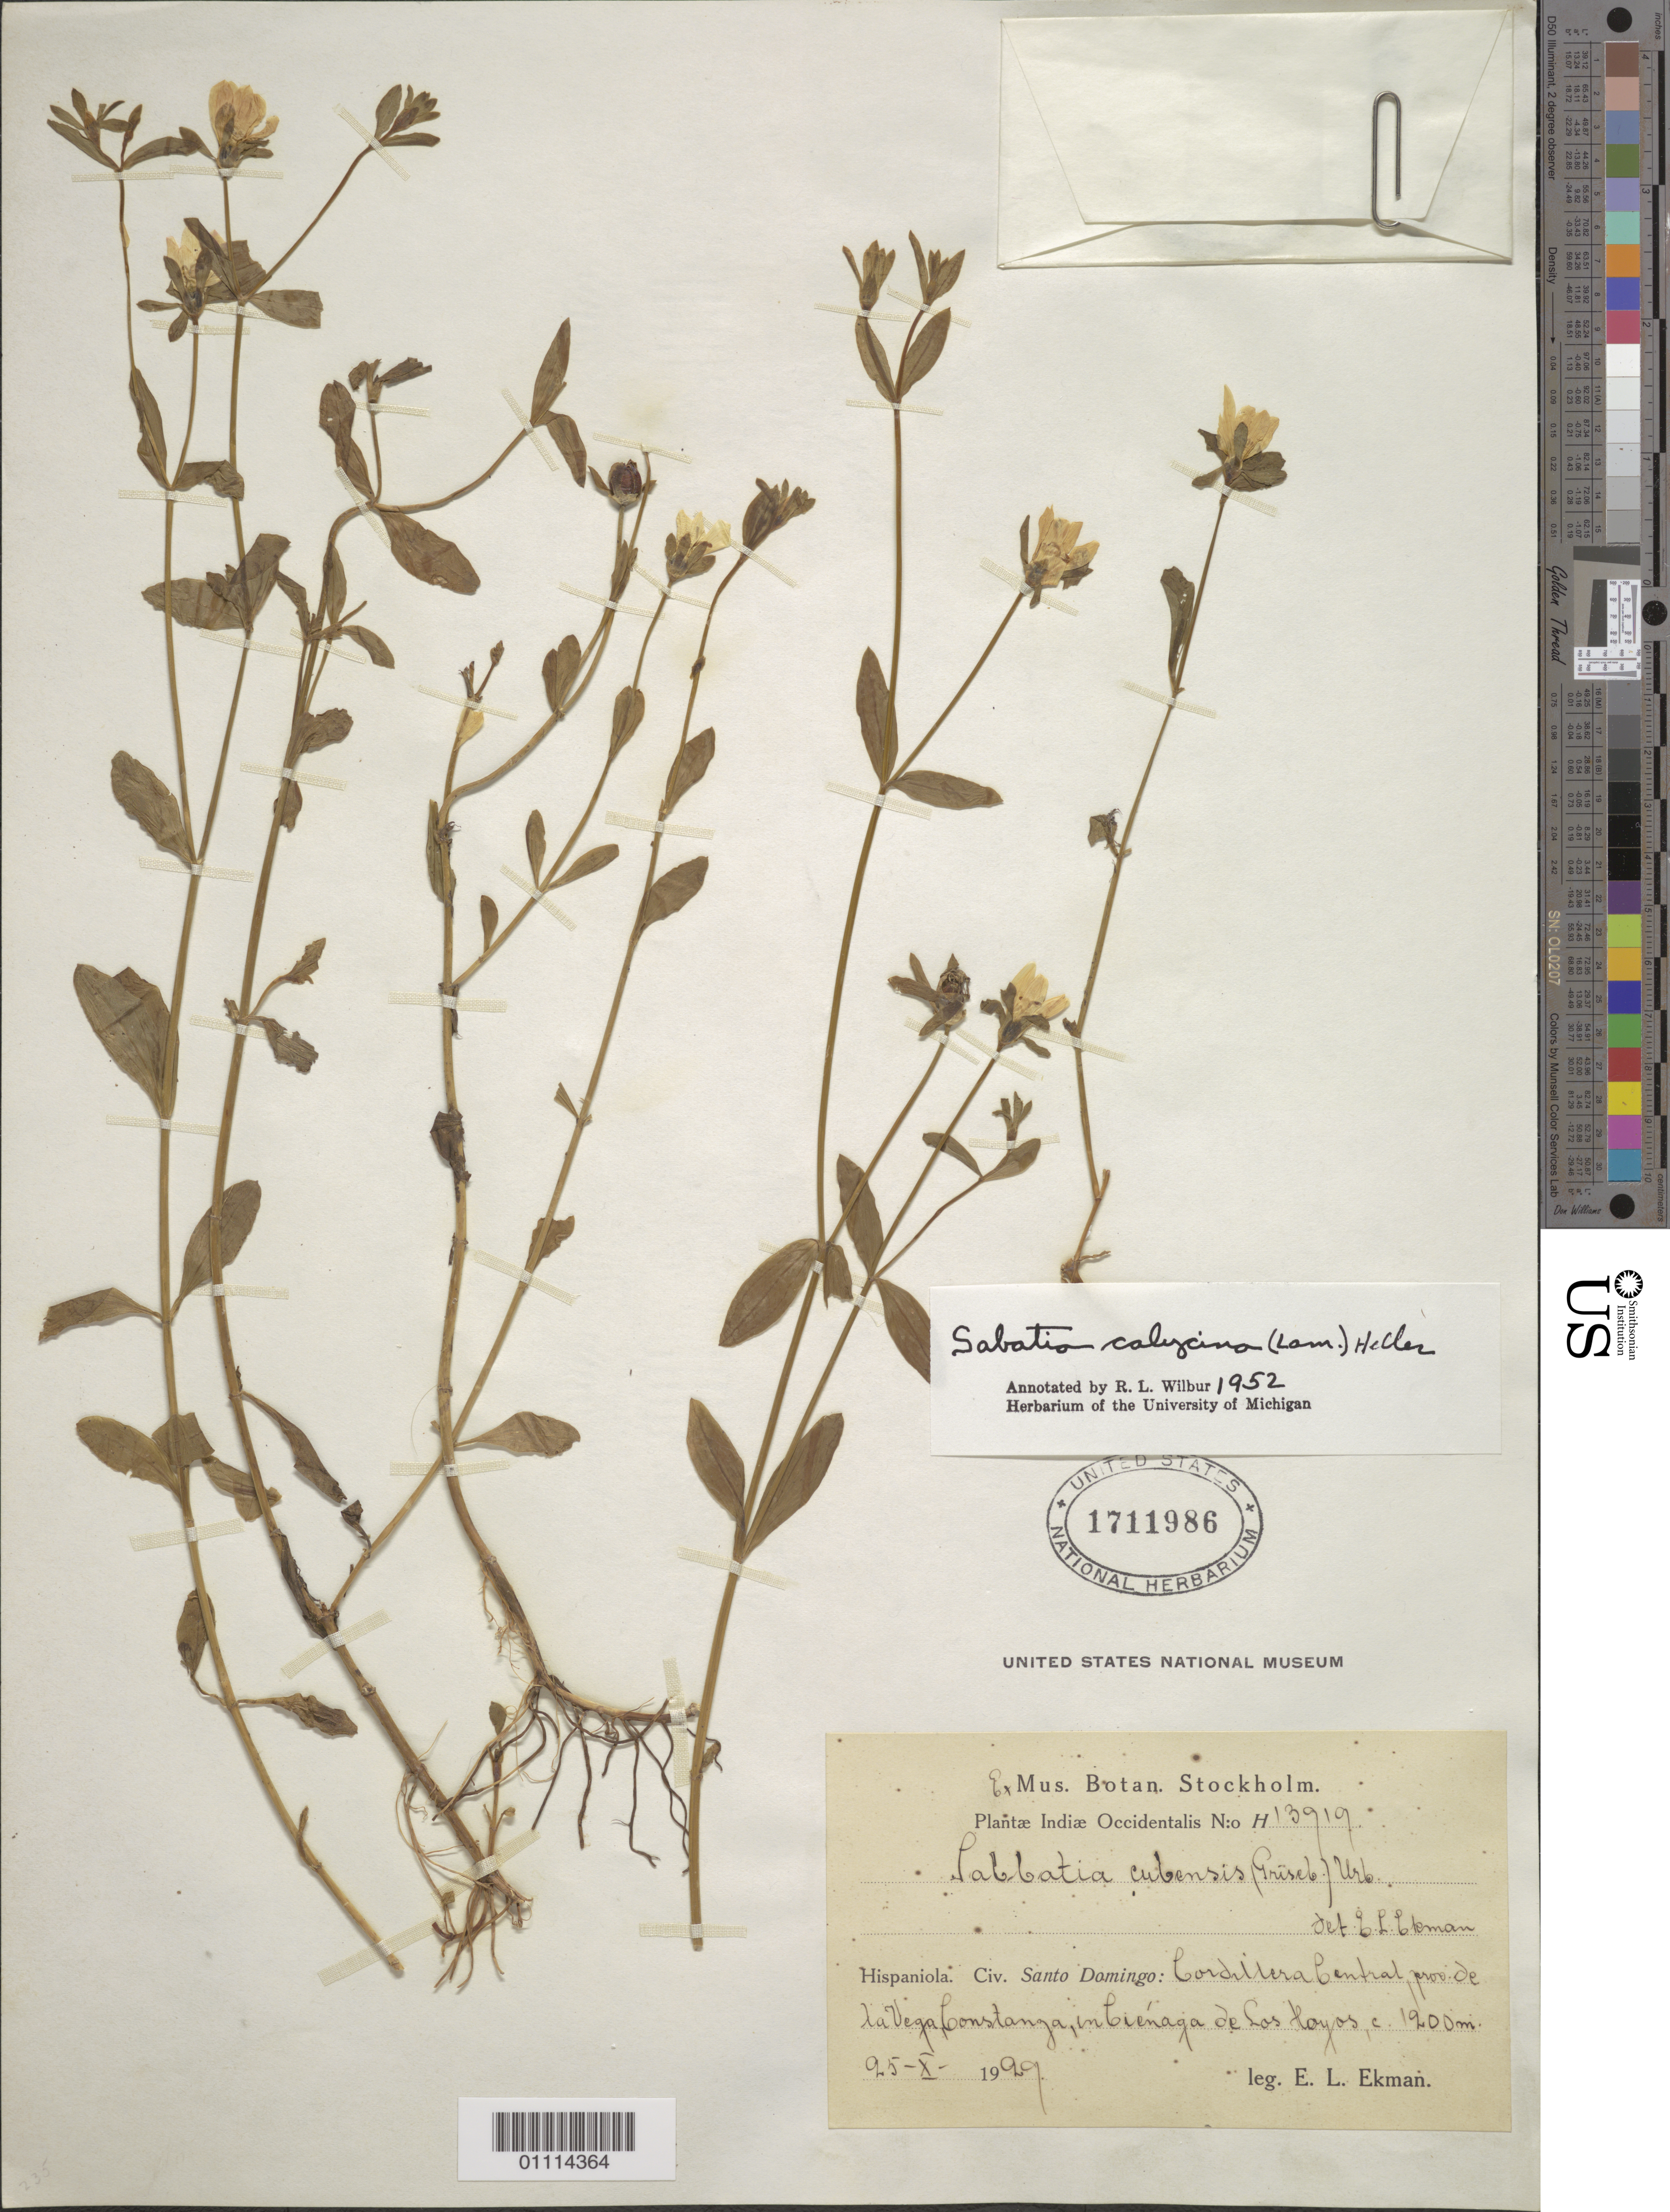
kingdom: Plantae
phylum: Tracheophyta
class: Magnoliopsida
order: Gentianales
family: Gentianaceae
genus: Sabatia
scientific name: Sabatia calycina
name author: (Lam.) A. Heller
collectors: E. L. Ekman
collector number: H 13919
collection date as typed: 25 Oct 1929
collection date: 1929-10-25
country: Dominican Republic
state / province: San José de Ocoa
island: Hispaniola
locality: Cordillera Central, prov. de la Vega Constanza, in Cienaga de Los Hoyas.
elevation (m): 1200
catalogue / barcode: US 1711986